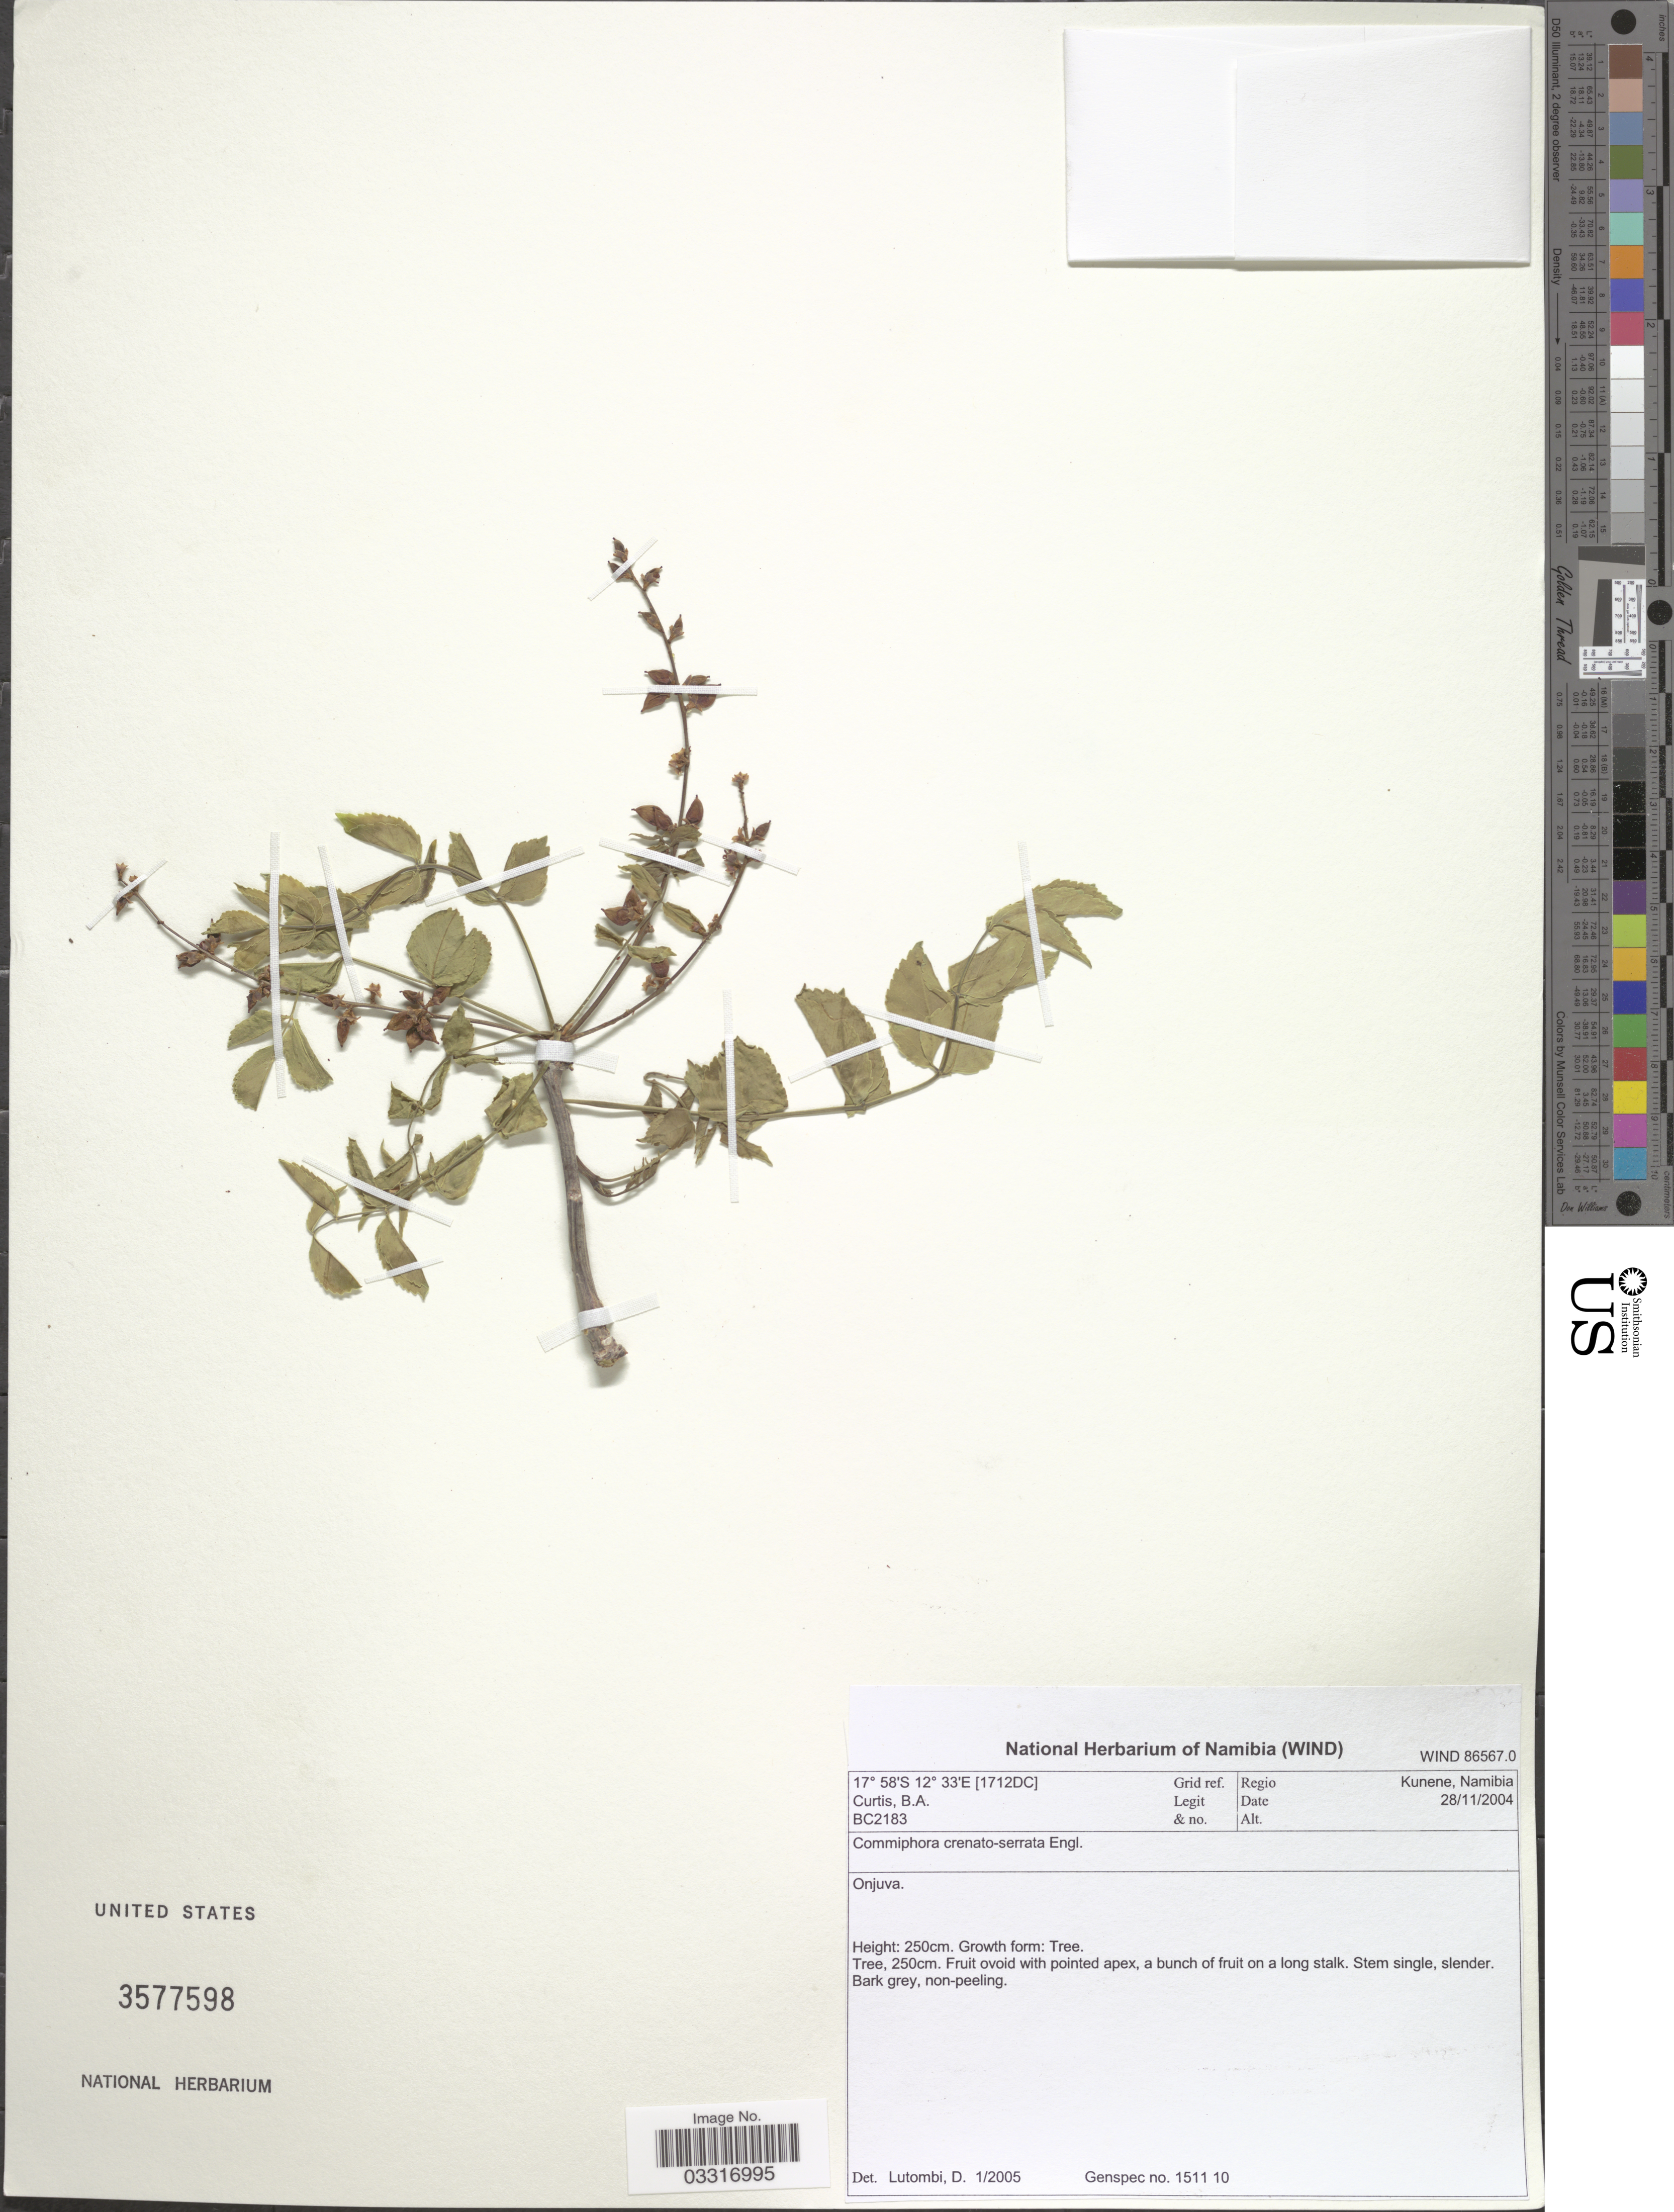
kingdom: Plantae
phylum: Tracheophyta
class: Magnoliopsida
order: Sapindales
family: Burseraceae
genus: Commiphora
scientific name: Commiphora crenatoserrata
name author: Engl.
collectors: B. A. Curtis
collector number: BC2183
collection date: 2004-11-28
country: Namibia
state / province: Kunene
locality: Regio Kunene, Namibia. Grid ref. (1712DC). Onjuva.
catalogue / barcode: US 3577598